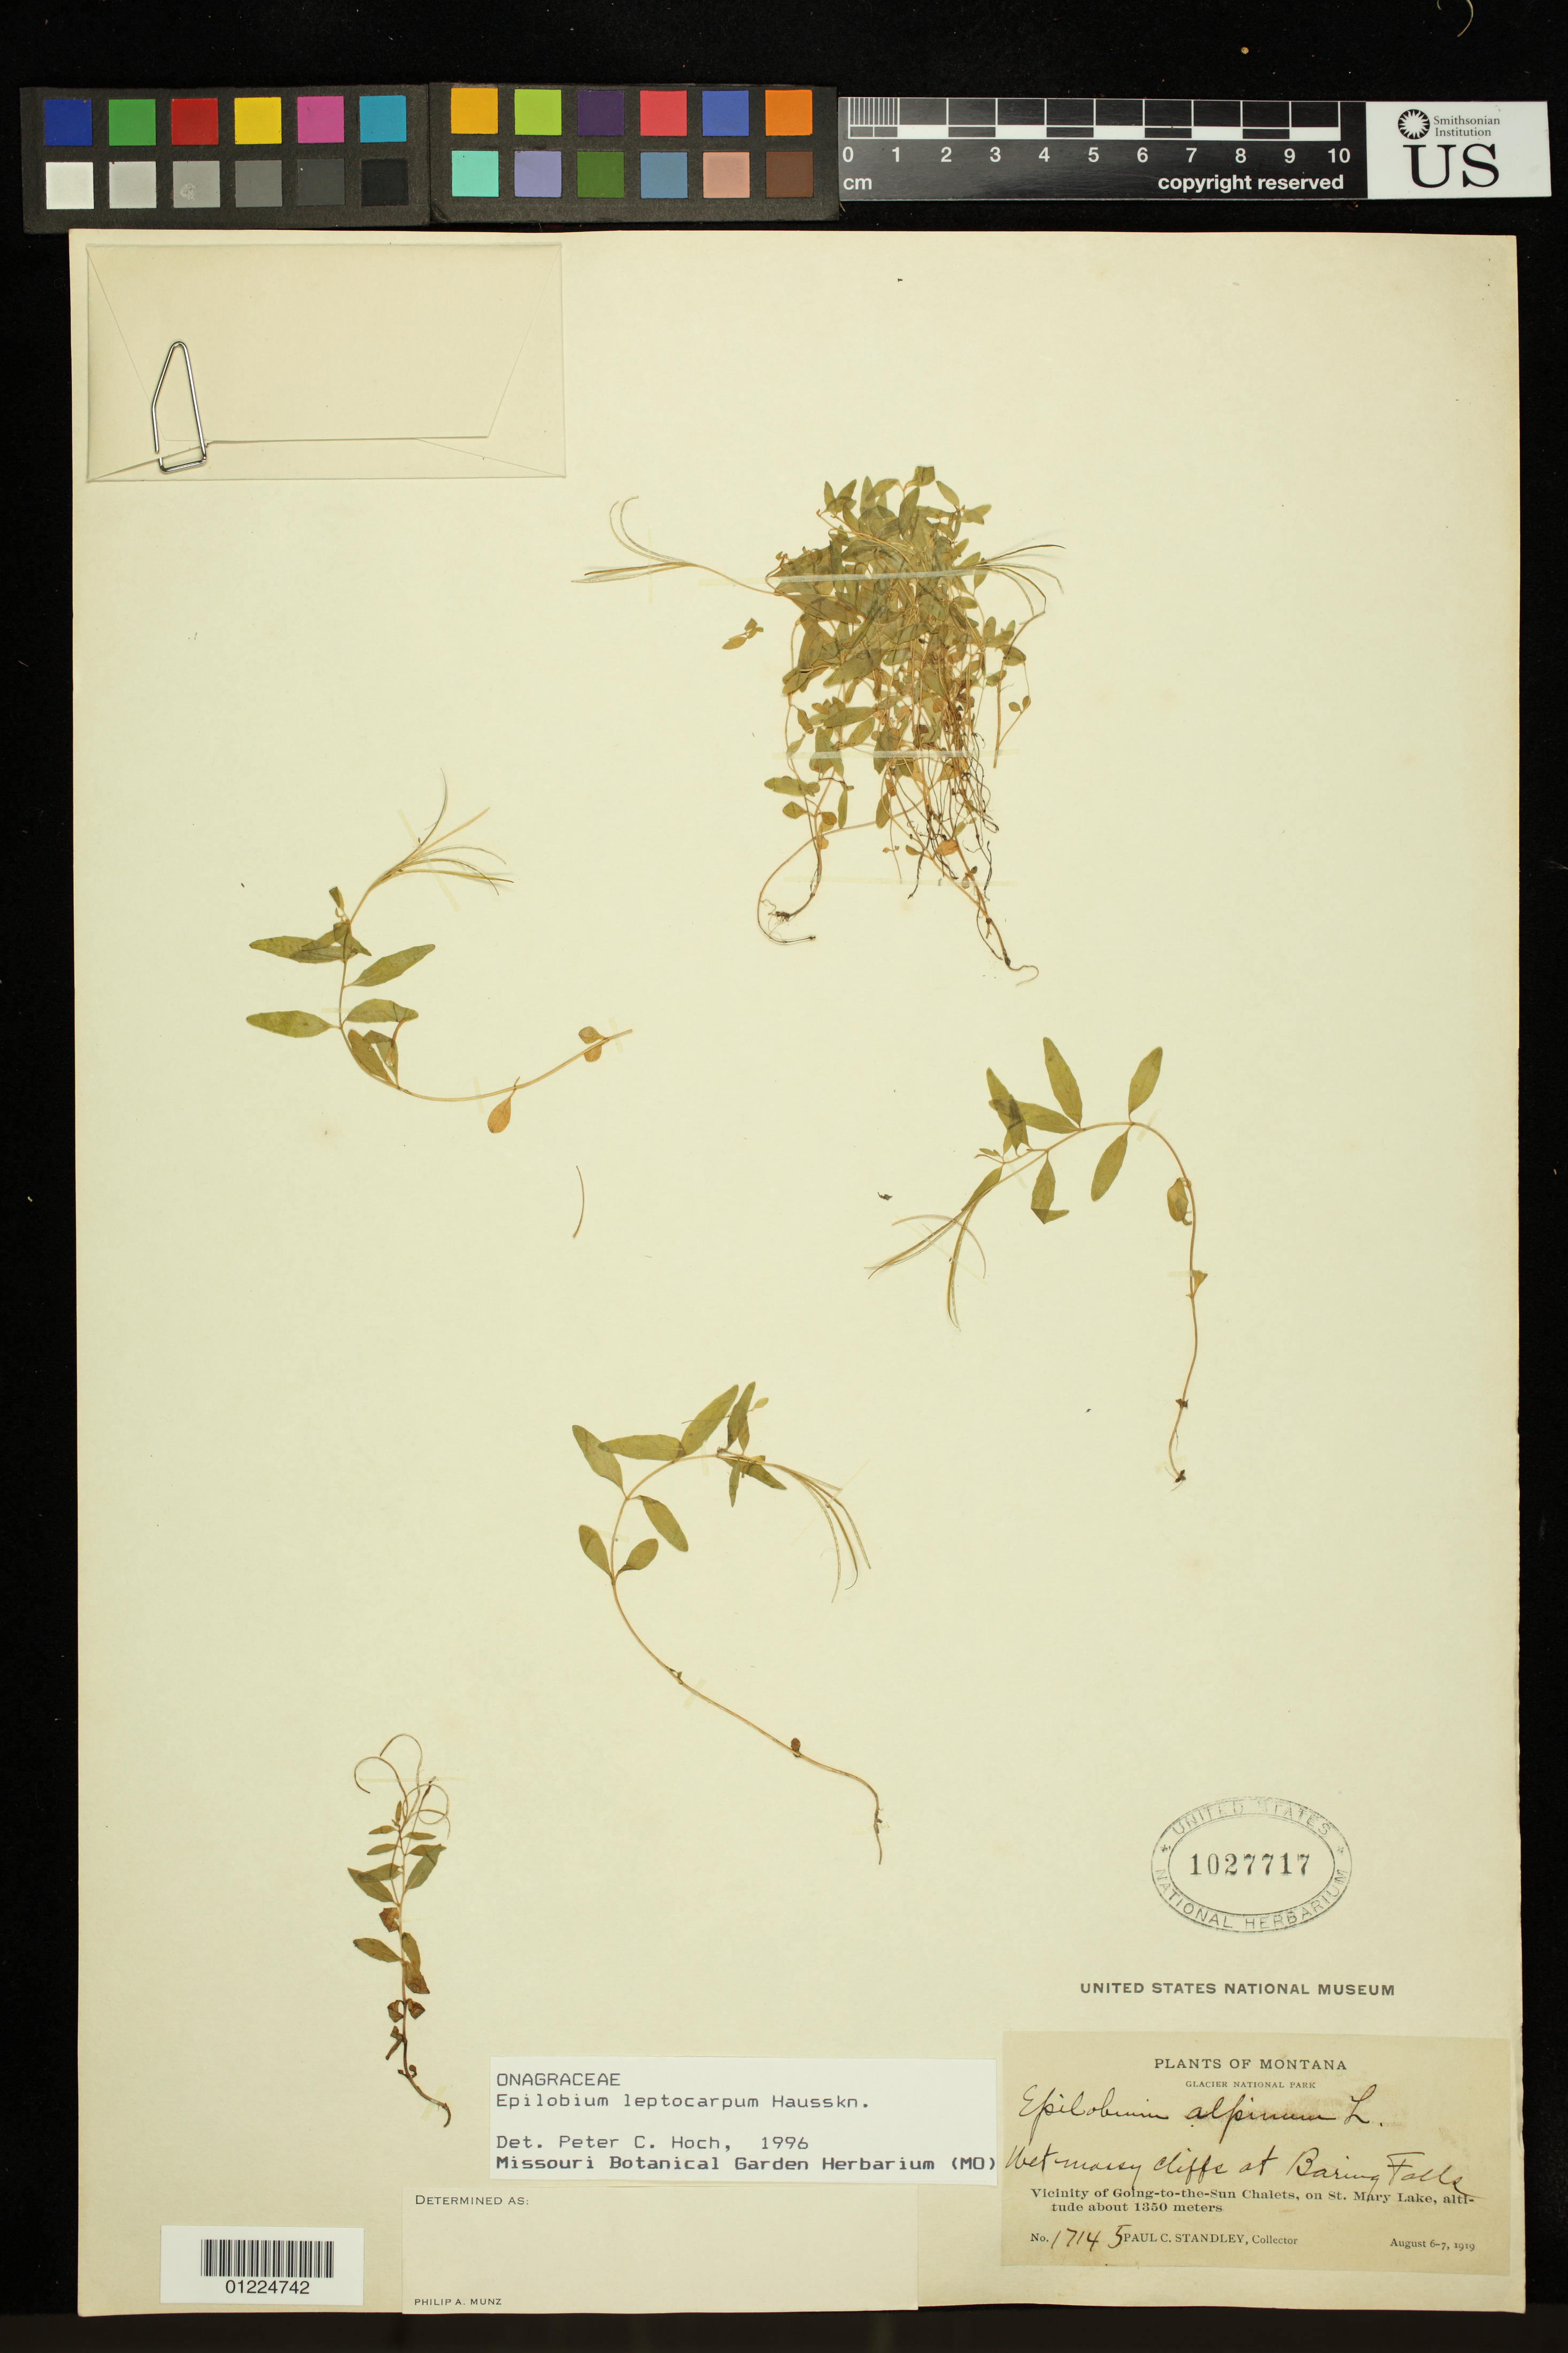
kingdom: Plantae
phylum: Tracheophyta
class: Magnoliopsida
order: Myrtales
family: Onagraceae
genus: Epilobium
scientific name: Epilobium leptocarpum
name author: Hausskn.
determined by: Hoch, P. C.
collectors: P. C. Standley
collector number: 17145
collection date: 1919-08-06,1919-08-07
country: United States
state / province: Montana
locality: Vicinity of Going- to- the- Sun Chalets, on St. Mary Lake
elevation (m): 1350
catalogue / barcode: US 1027717